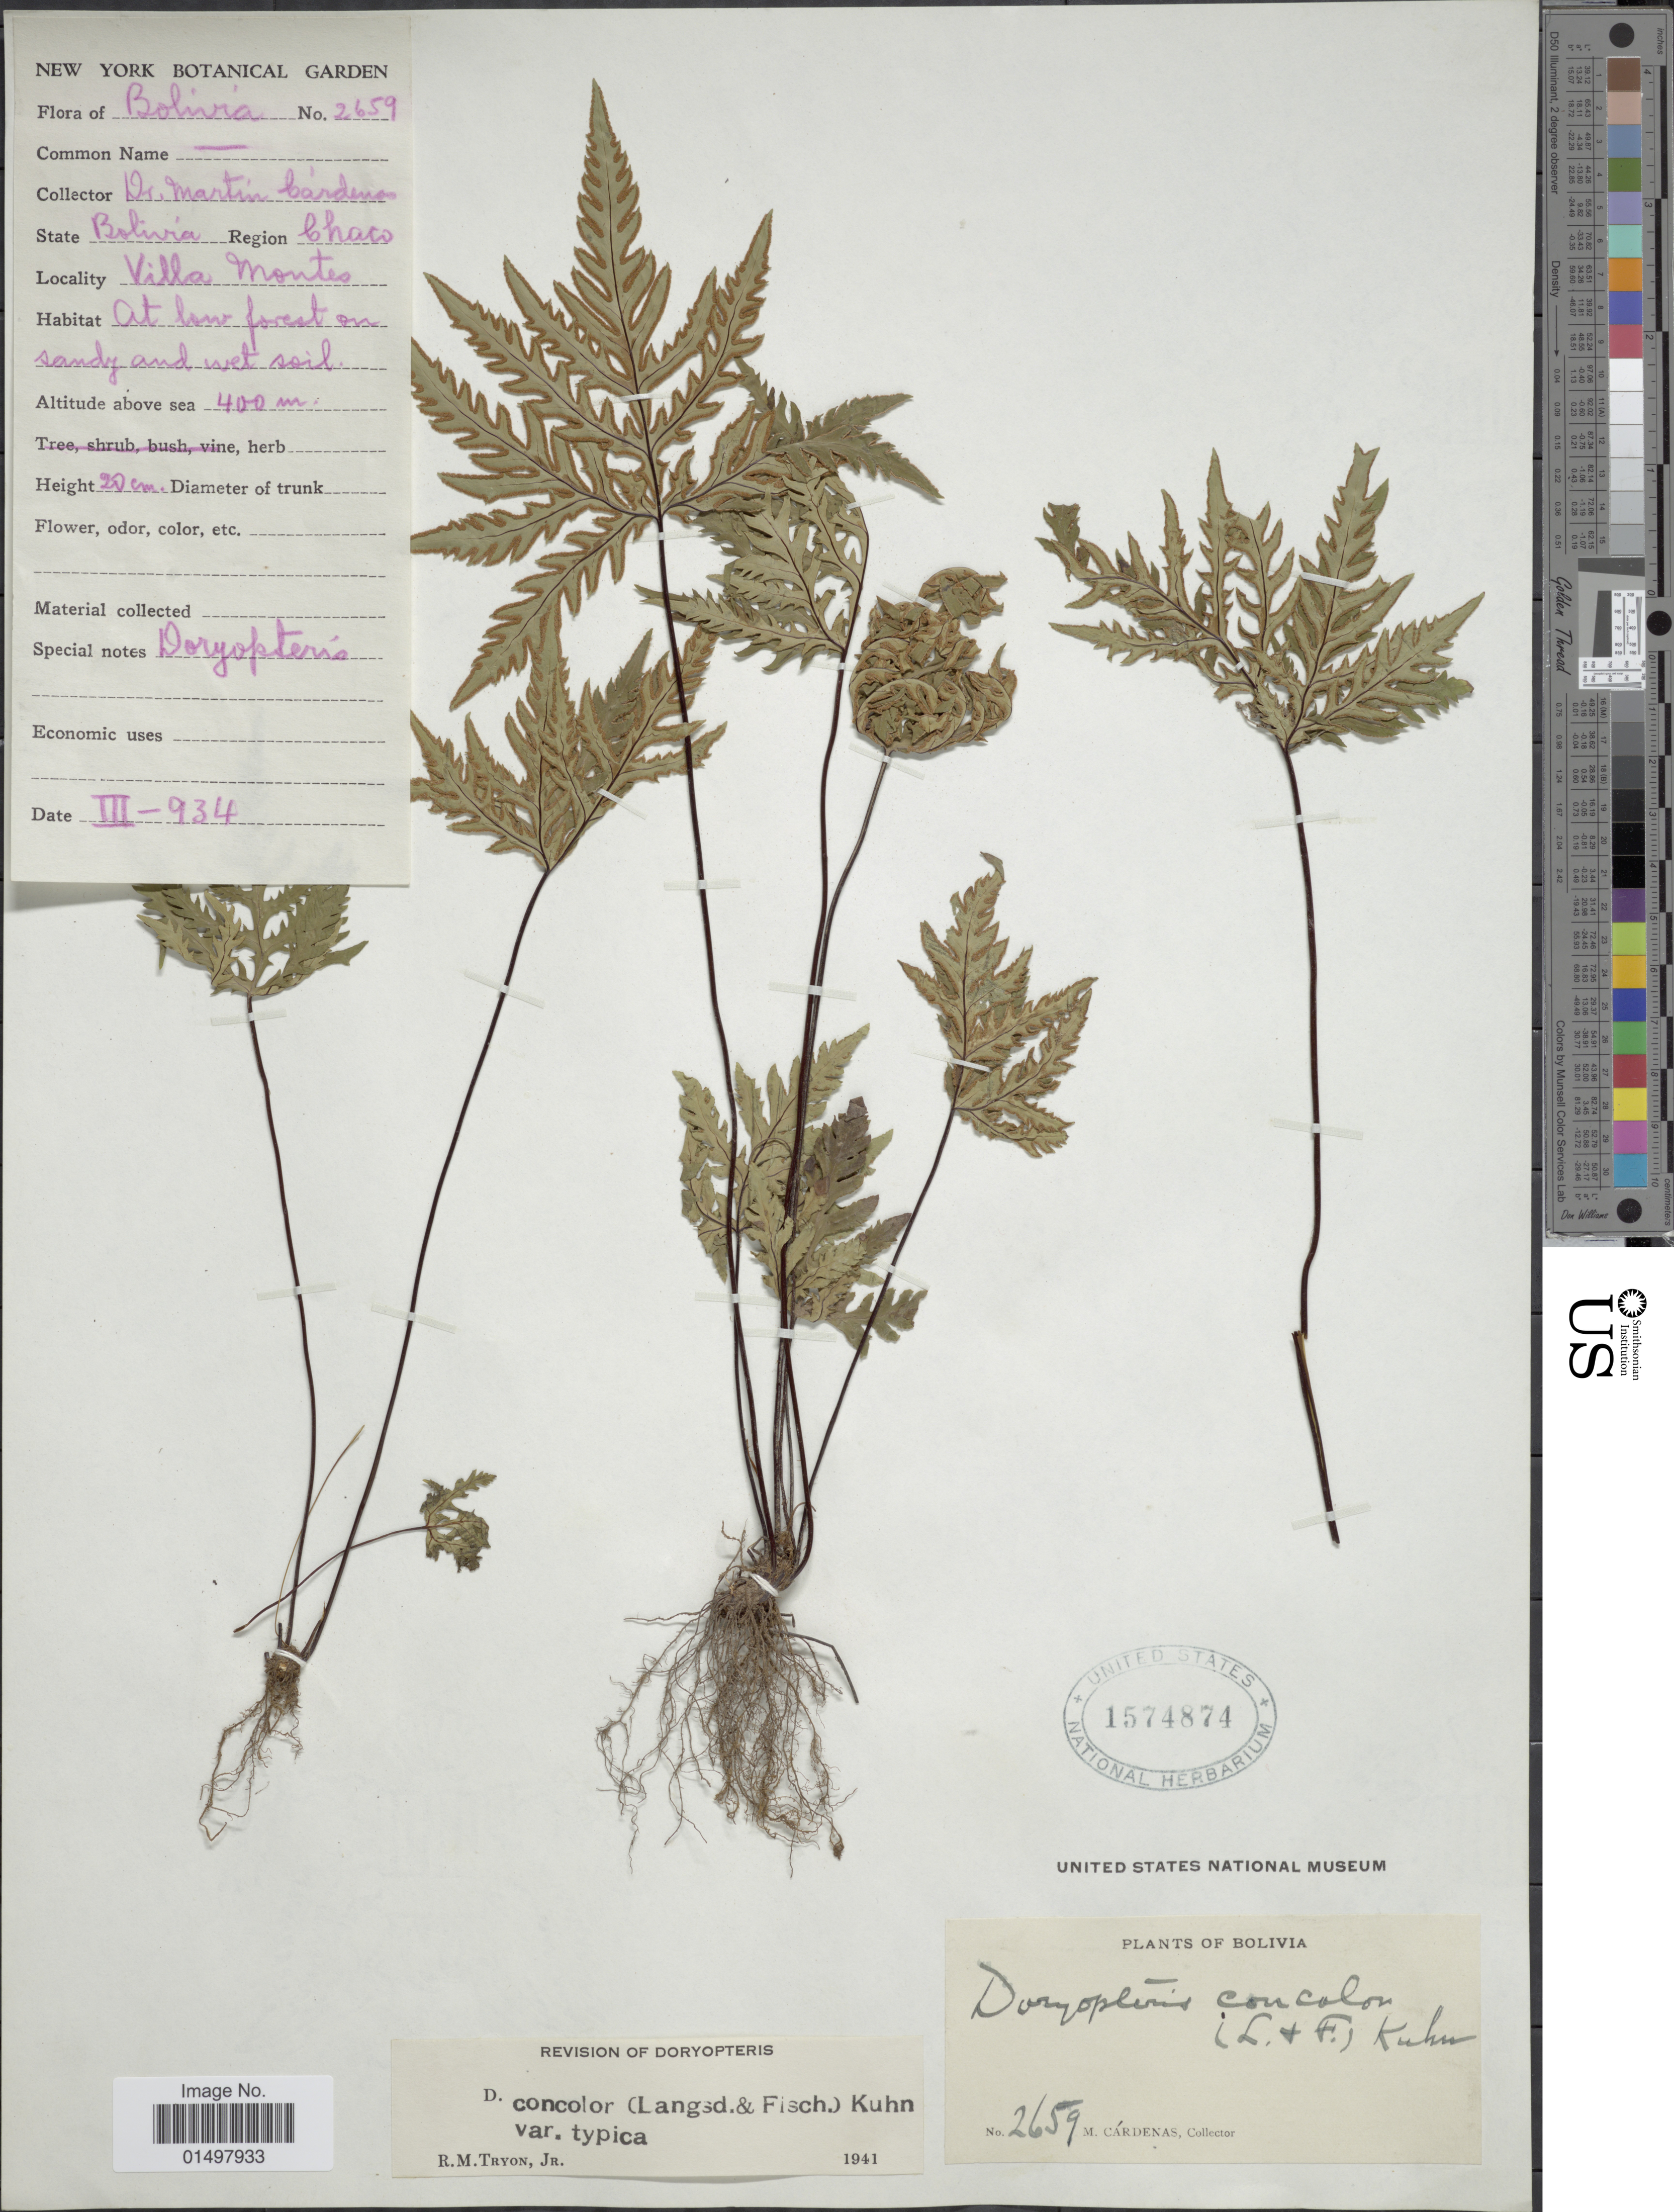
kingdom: Plantae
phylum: Tracheophyta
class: Polypodiopsida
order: Polypodiales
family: Pteridaceae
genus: Doryopteris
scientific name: Doryopteris concolor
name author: (Langsd. & Fisch.) Kuhn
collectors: M. Cárdenas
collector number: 2659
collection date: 1934-03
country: Bolivia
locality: Region Chaco. Villa Montes.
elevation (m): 400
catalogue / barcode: US 1574874